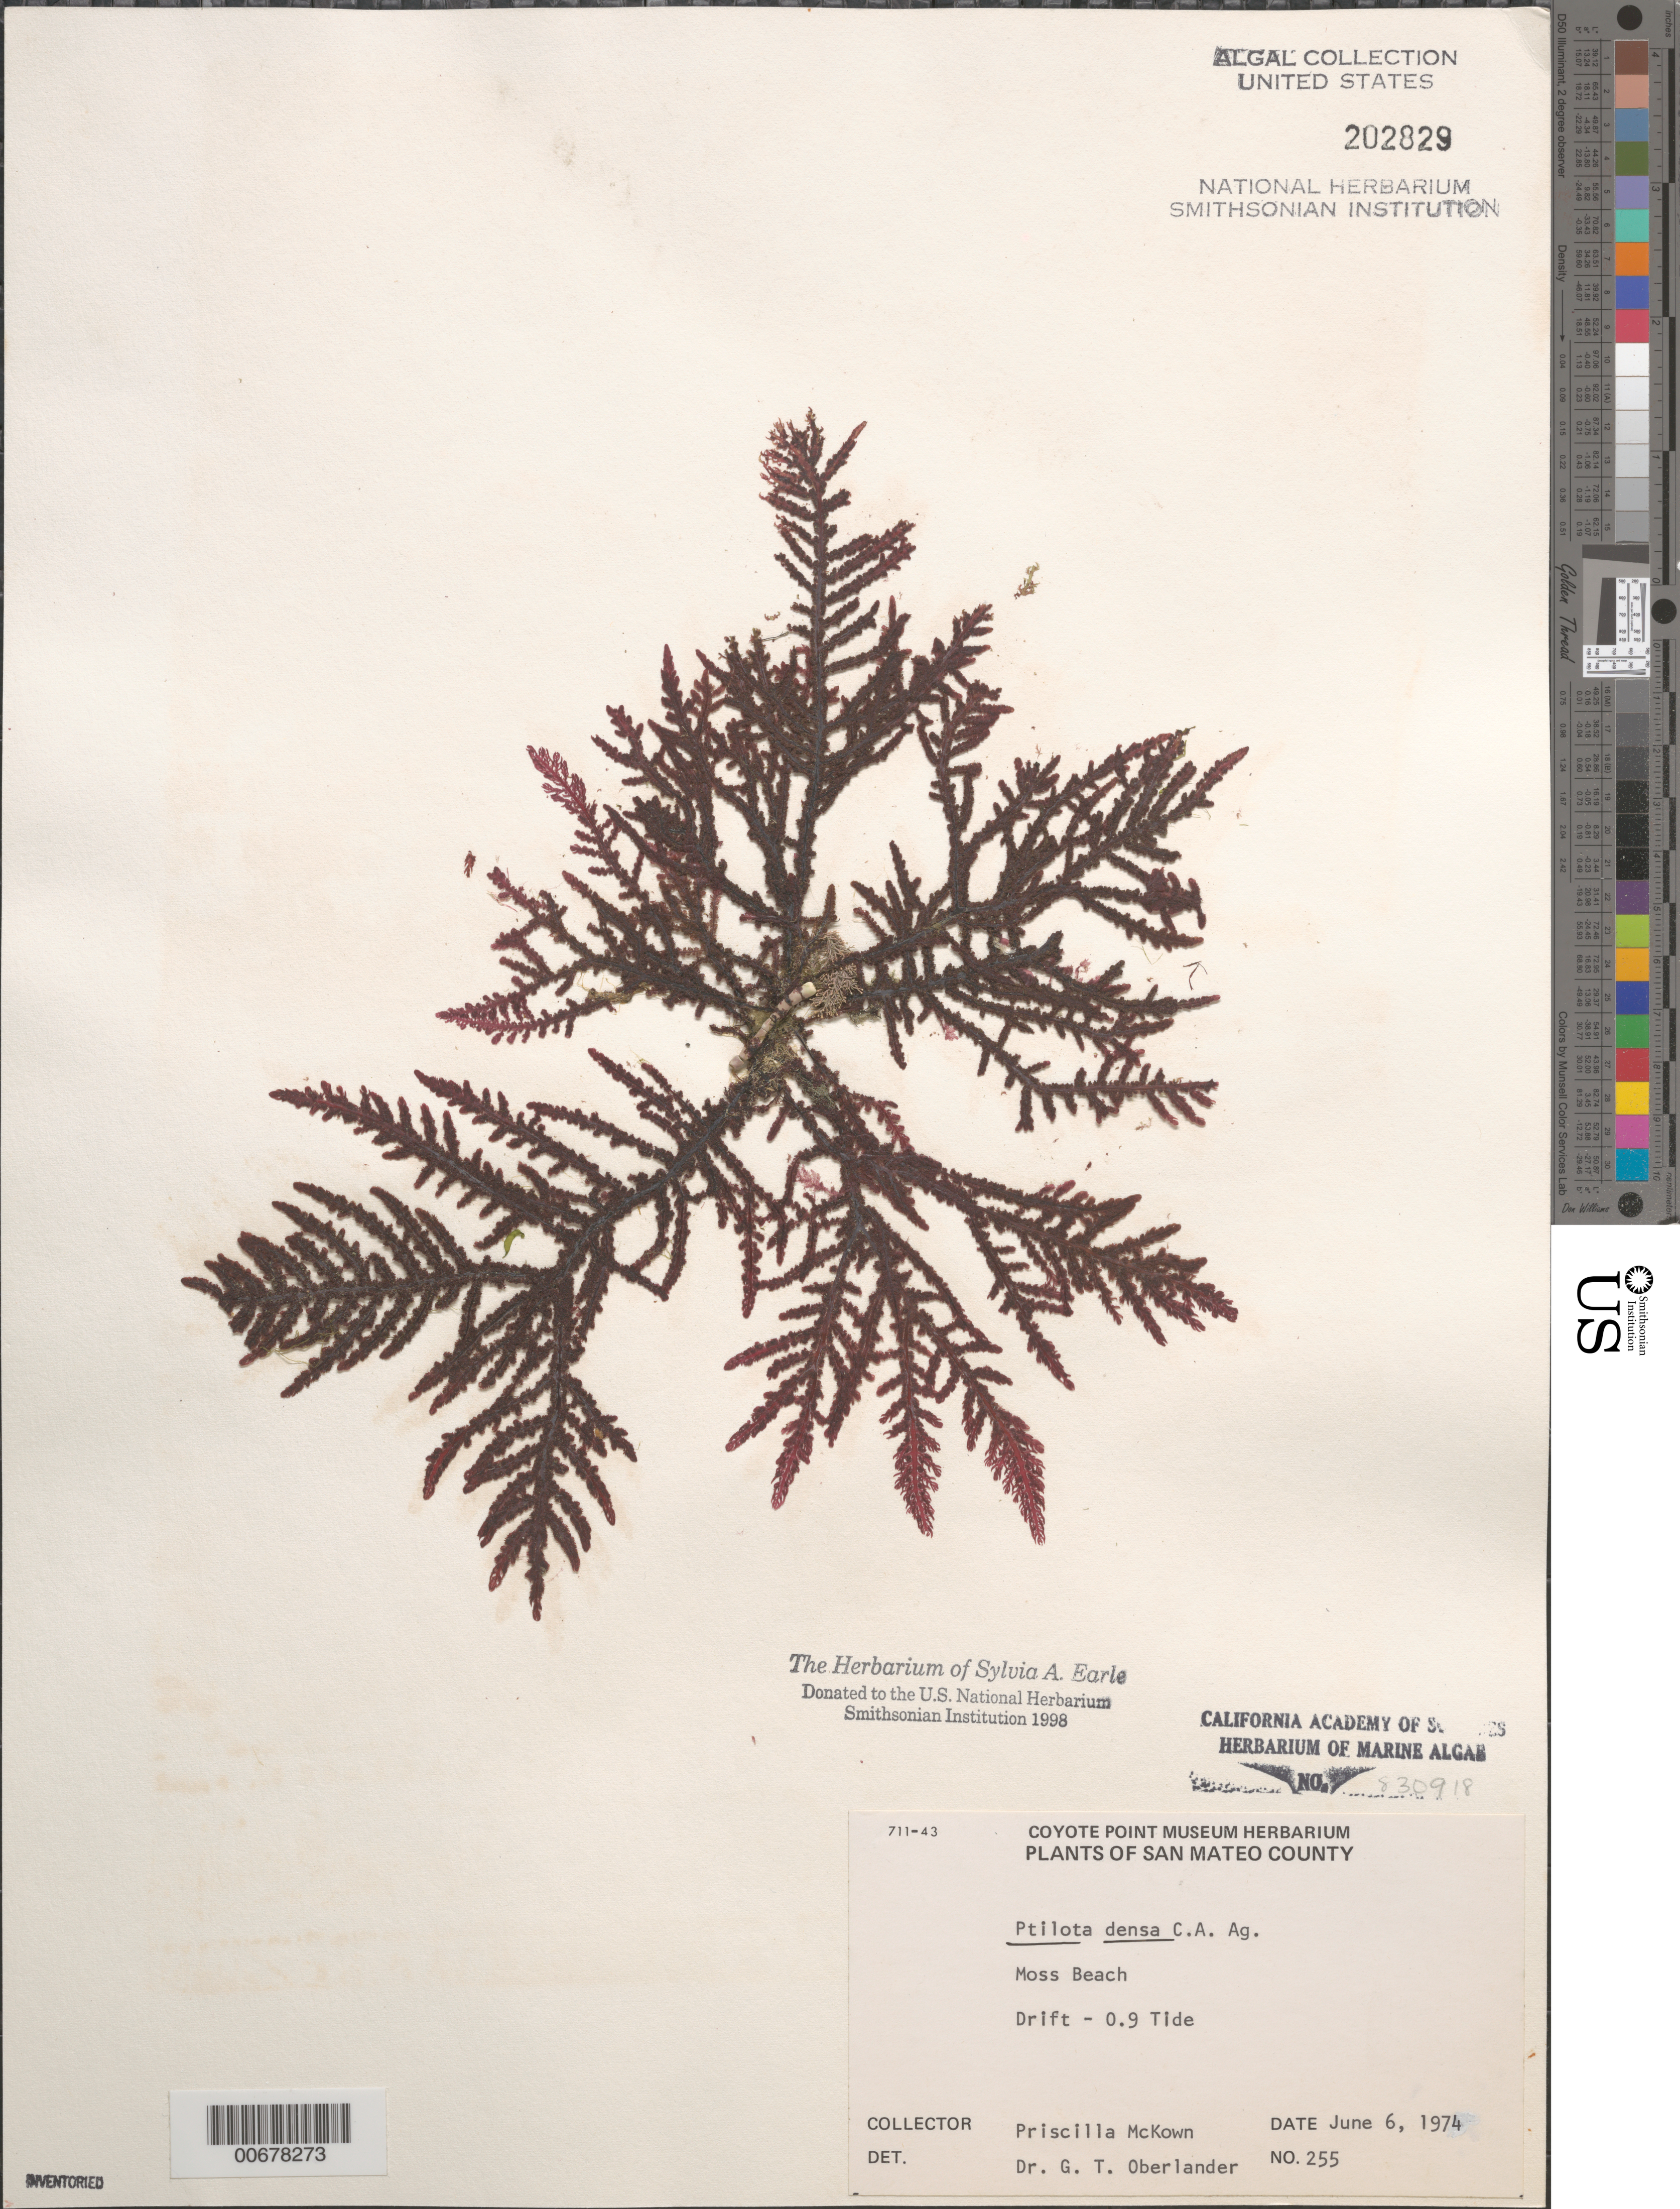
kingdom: Plantae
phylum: Rhodophyta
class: Florideophyceae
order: Ceramiales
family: Wrangeliaceae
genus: Ptilota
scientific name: Ptilota densa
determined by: Oberlander, G. T.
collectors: P. McKown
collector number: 255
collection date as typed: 06 Jun 1974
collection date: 1974-06-06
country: United States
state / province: California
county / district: San Mateo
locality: Moss Beach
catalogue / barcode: US 202829